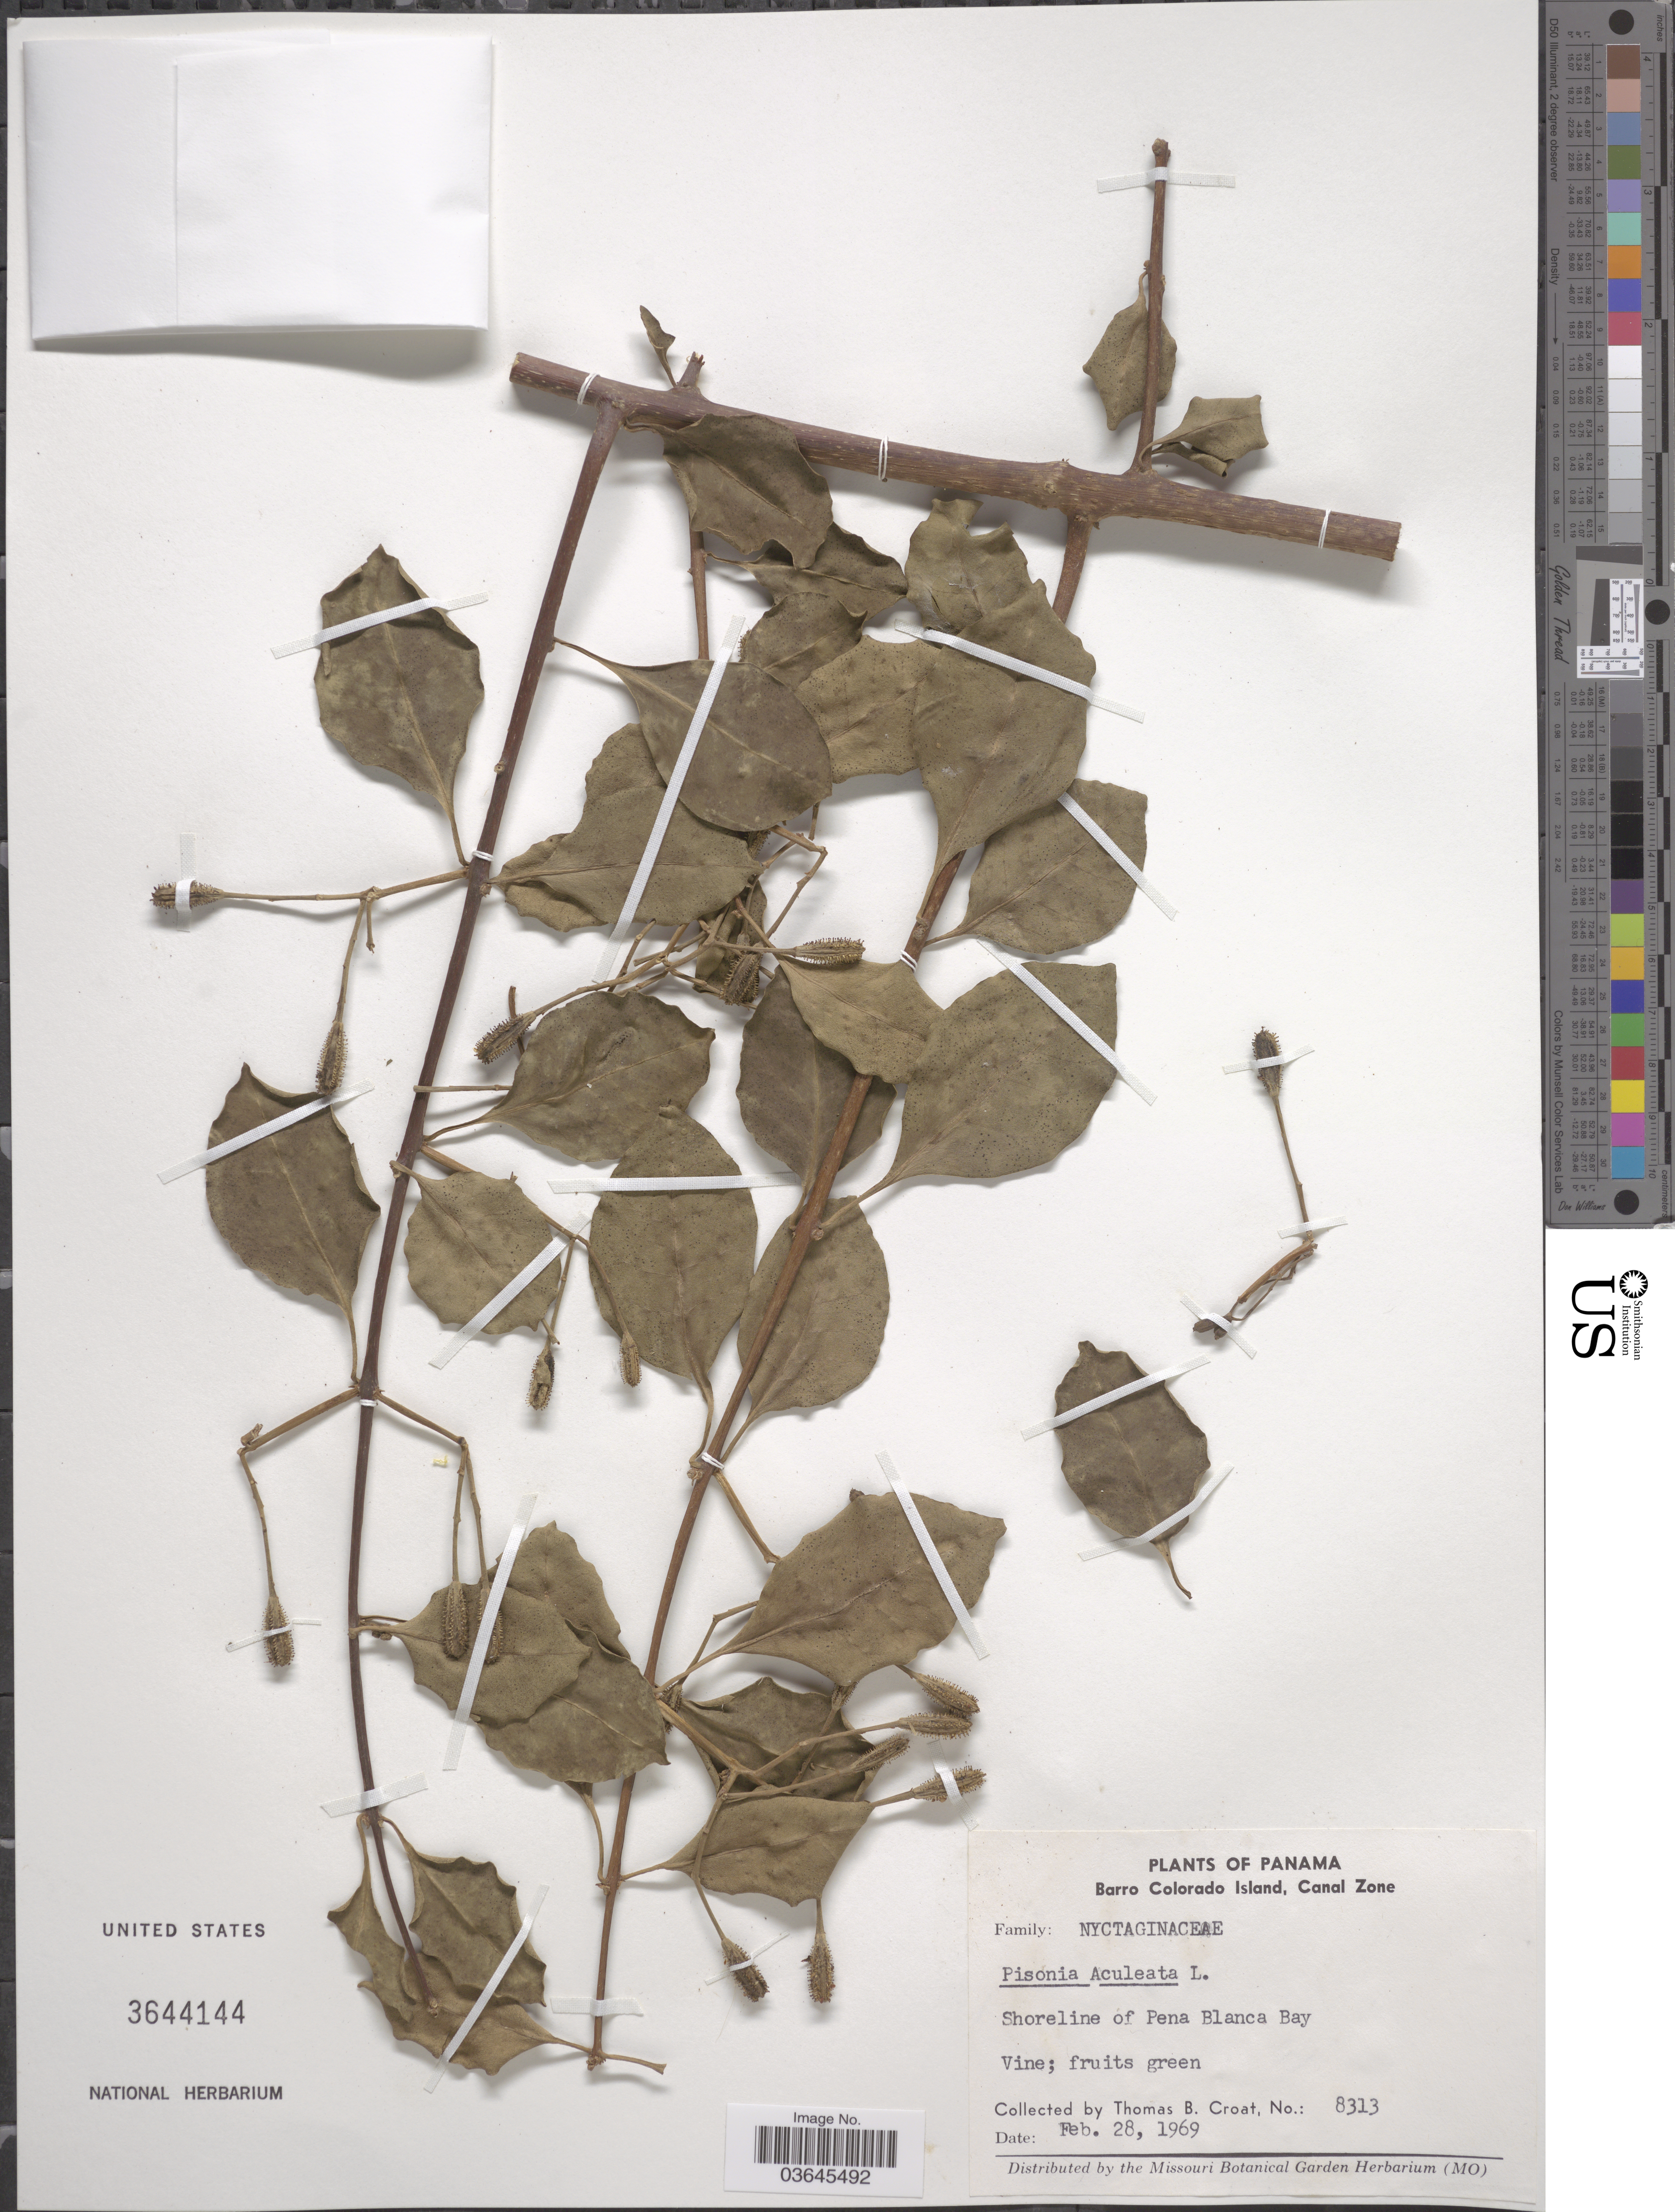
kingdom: Plantae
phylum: Tracheophyta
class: Magnoliopsida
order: Caryophyllales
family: Nyctaginaceae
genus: Pisonia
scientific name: Pisonia aculeata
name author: L.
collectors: T. B. Croat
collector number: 8313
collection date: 1969-02-28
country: Panama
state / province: Panamá Oeste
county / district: Canal Zone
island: Barro Colorado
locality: Barro Colorado Island, Canal Zone. Shoreline of Pena Blanca Bay.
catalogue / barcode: US 3644144